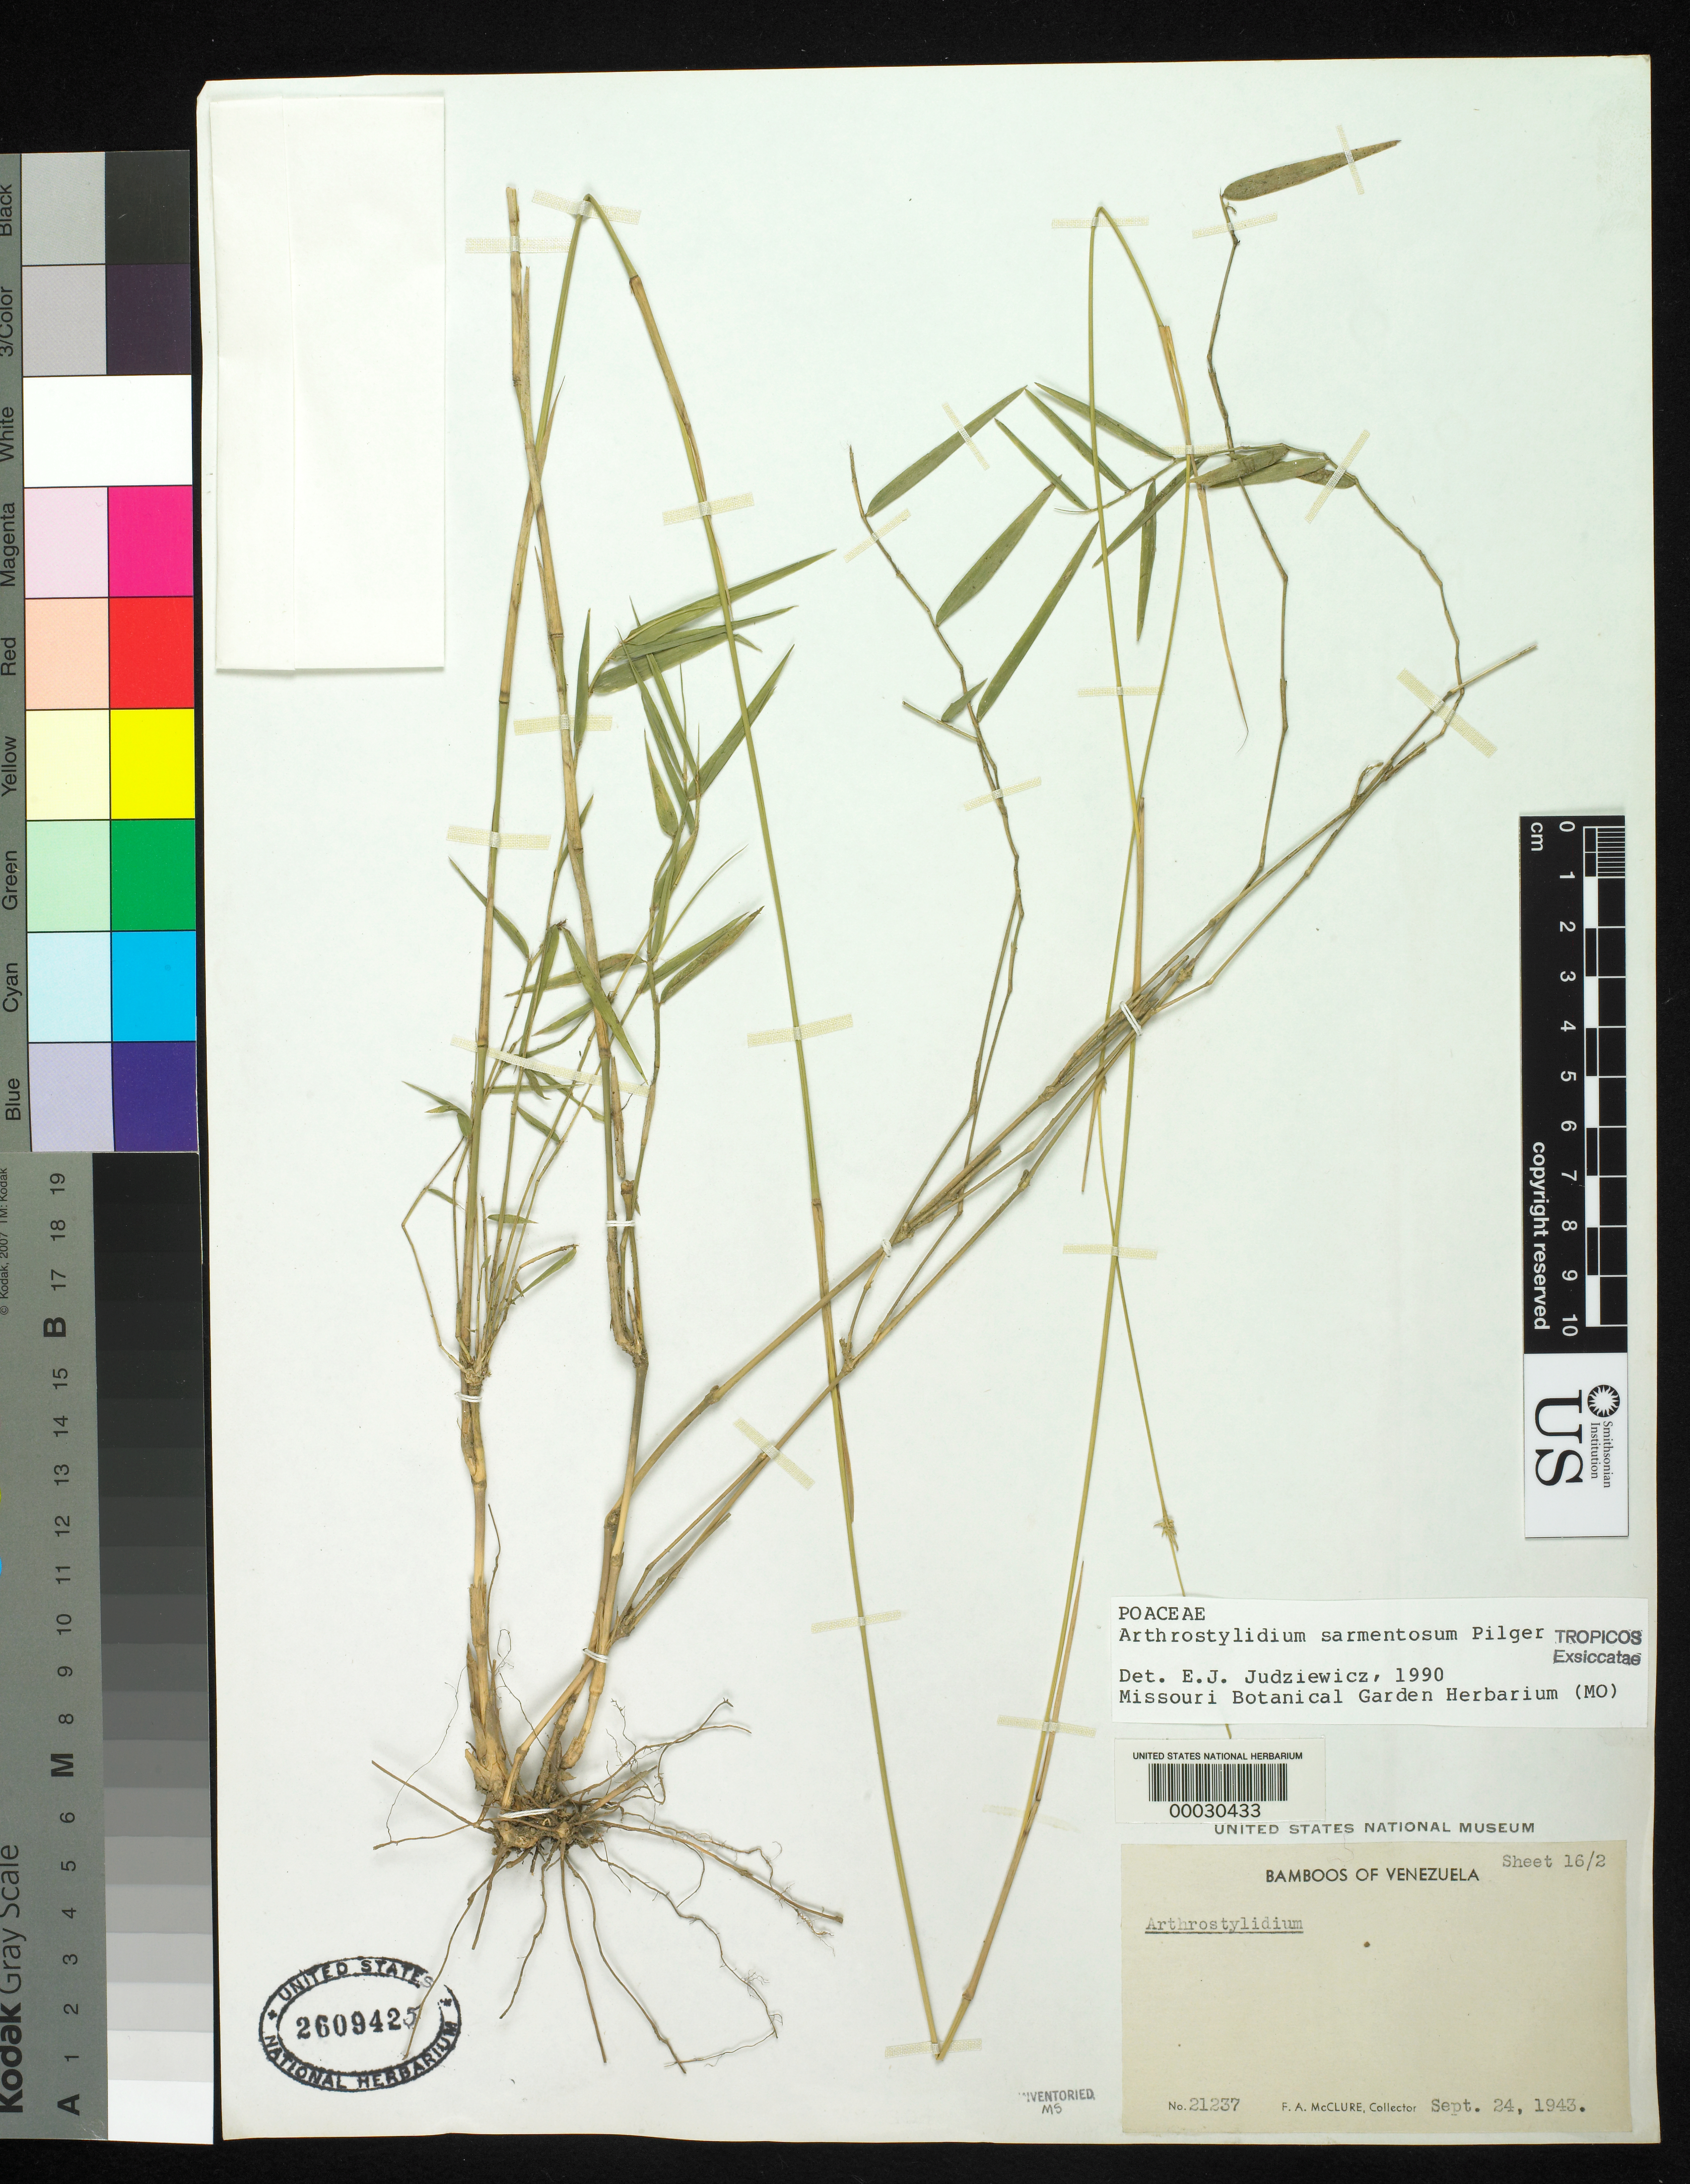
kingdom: Plantae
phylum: Tracheophyta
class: Liliopsida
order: Poales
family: Poaceae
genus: Arthrostylidium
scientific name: Arthrostylidium sarmentosum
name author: Pilg. in Urb.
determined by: Judziewicz, E. J.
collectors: F. A. McClure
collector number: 21237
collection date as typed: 24 Sep 1943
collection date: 1943-09-24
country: Venezuela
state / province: Distrito Federal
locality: El junquito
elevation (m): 1800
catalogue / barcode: US 2609425